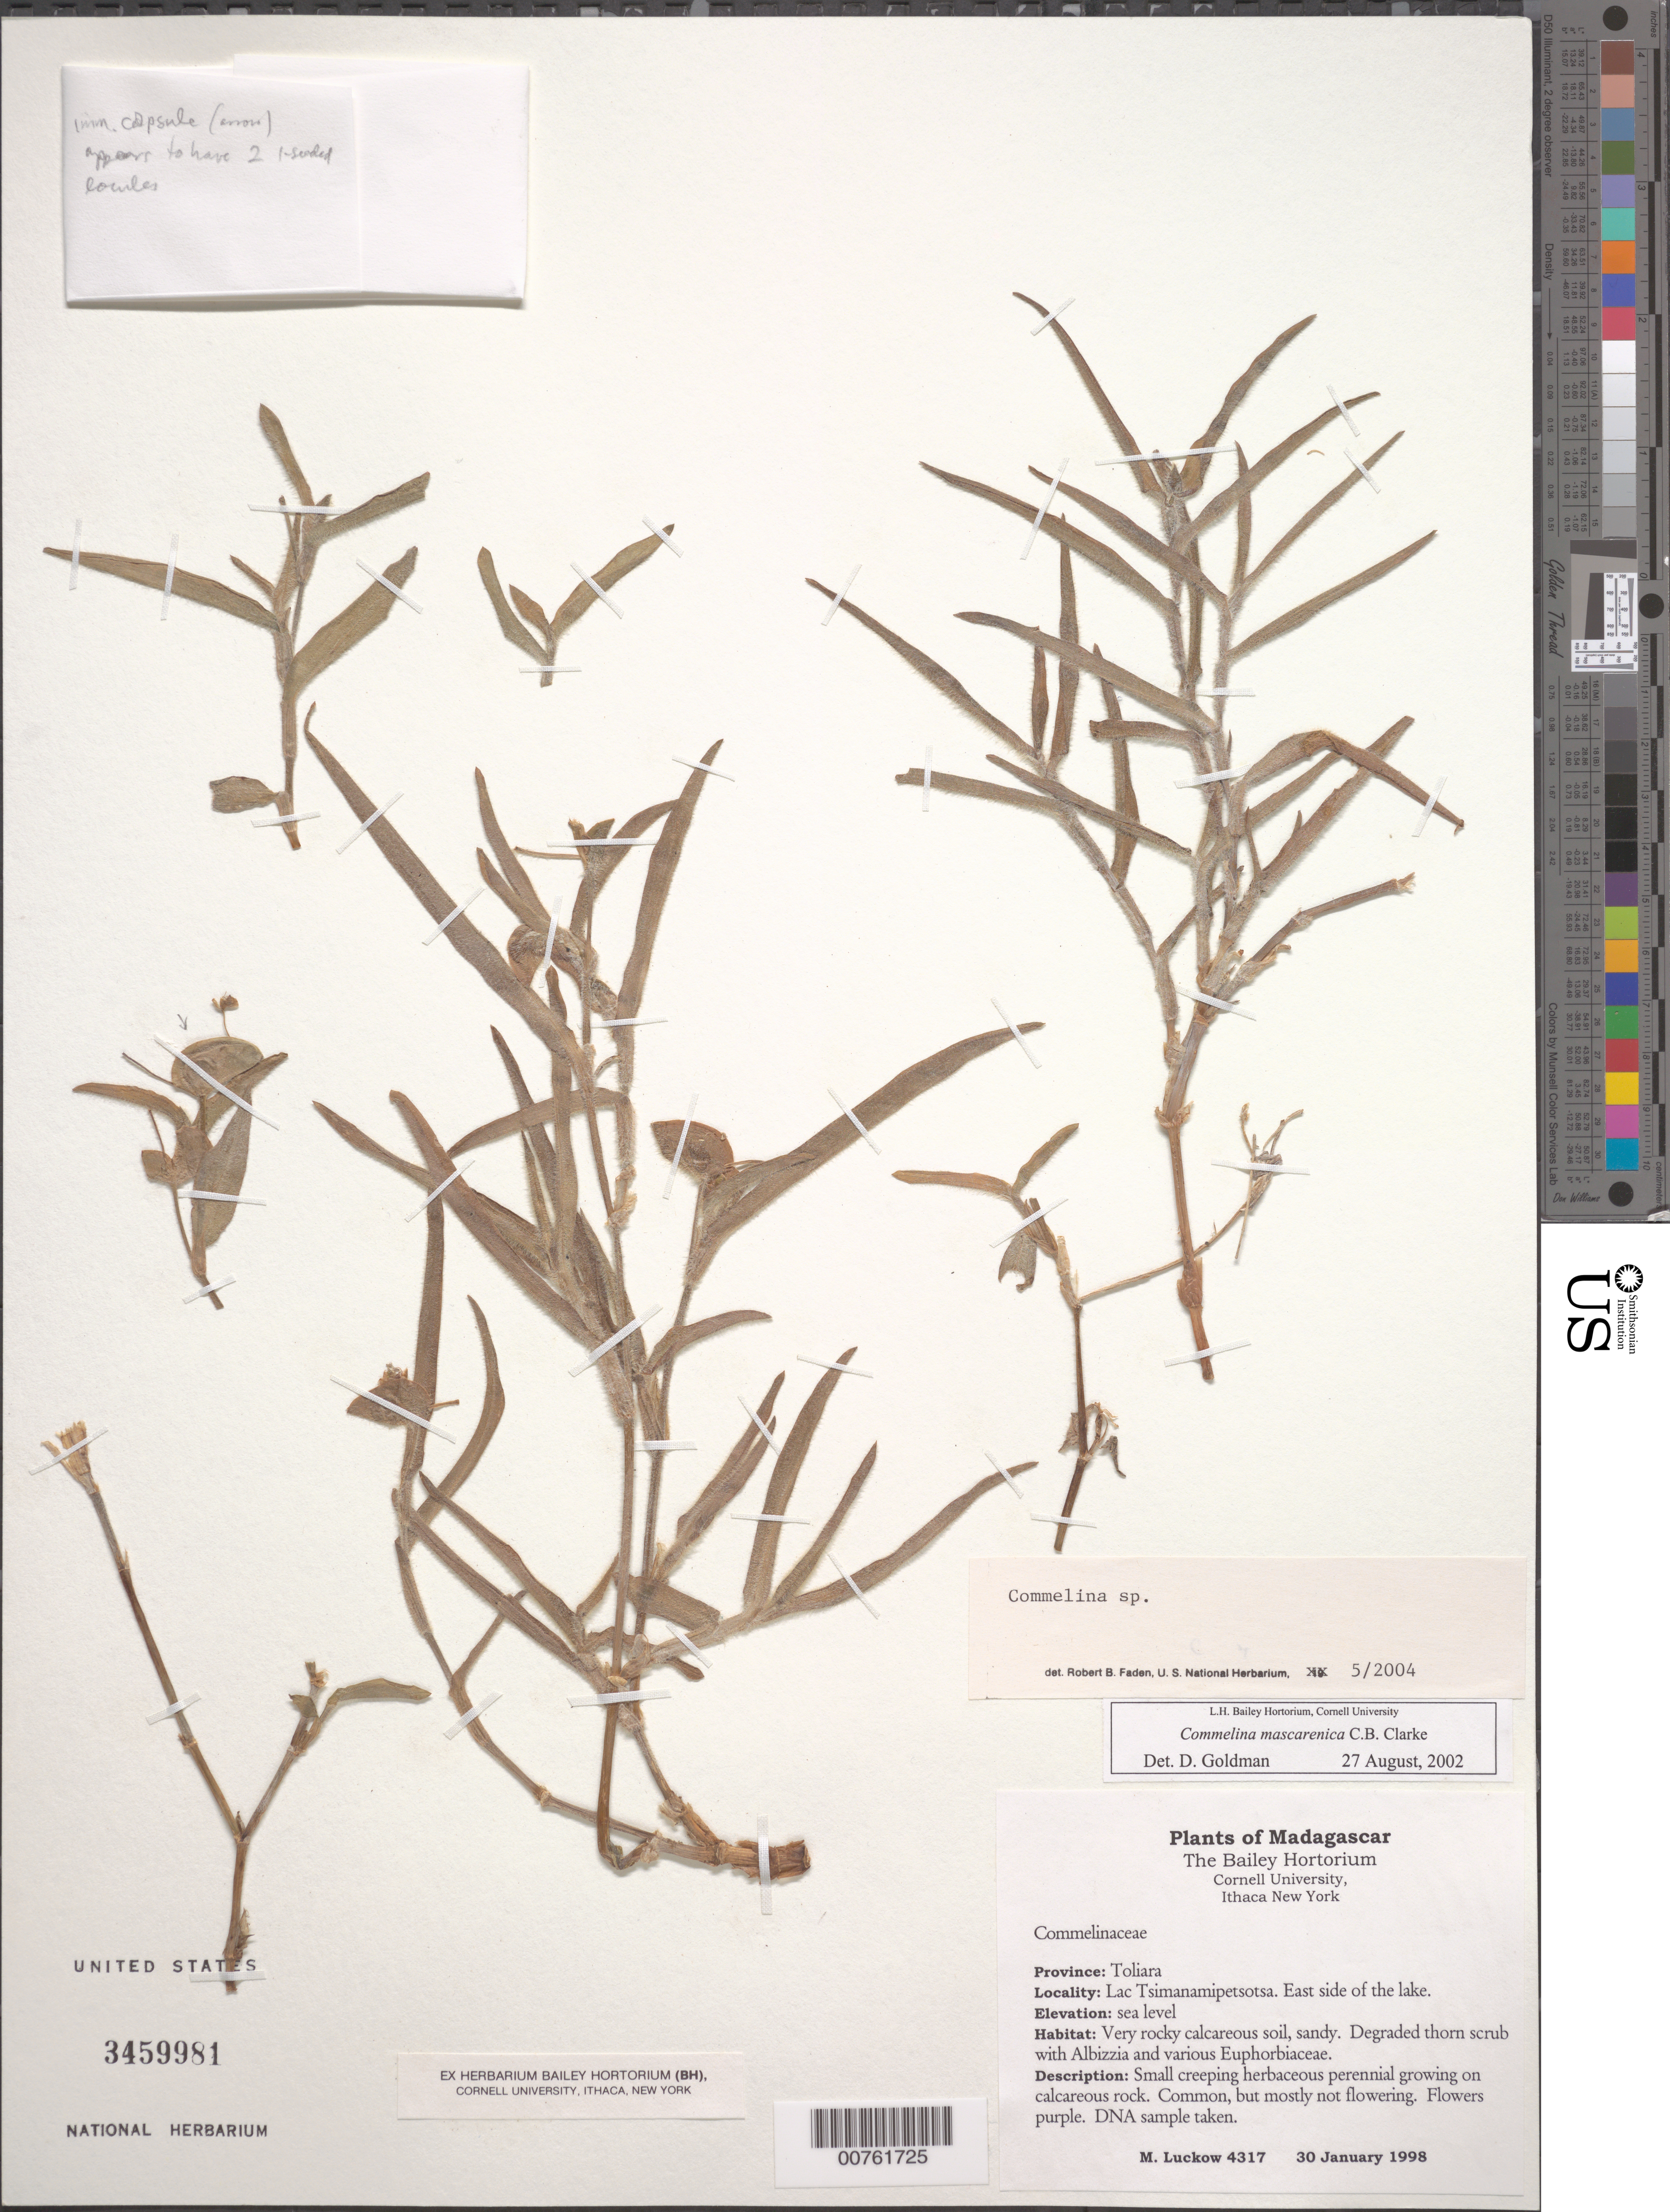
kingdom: Plantae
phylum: Tracheophyta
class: Liliopsida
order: Commelinales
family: Commelinaceae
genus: Commelina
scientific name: Commelina sp.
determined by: Faden, Robert B., (US), Smithsonian Institution - National Museum of Natural History (UNITED STATES)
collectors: M. A. Luckow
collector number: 4317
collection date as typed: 30 Jan 1998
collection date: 1998-01-30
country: Madagascar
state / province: Atsimo-Andrefana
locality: Lac Tsimanamipetsotsa. East side of the lake.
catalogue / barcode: US 3459981